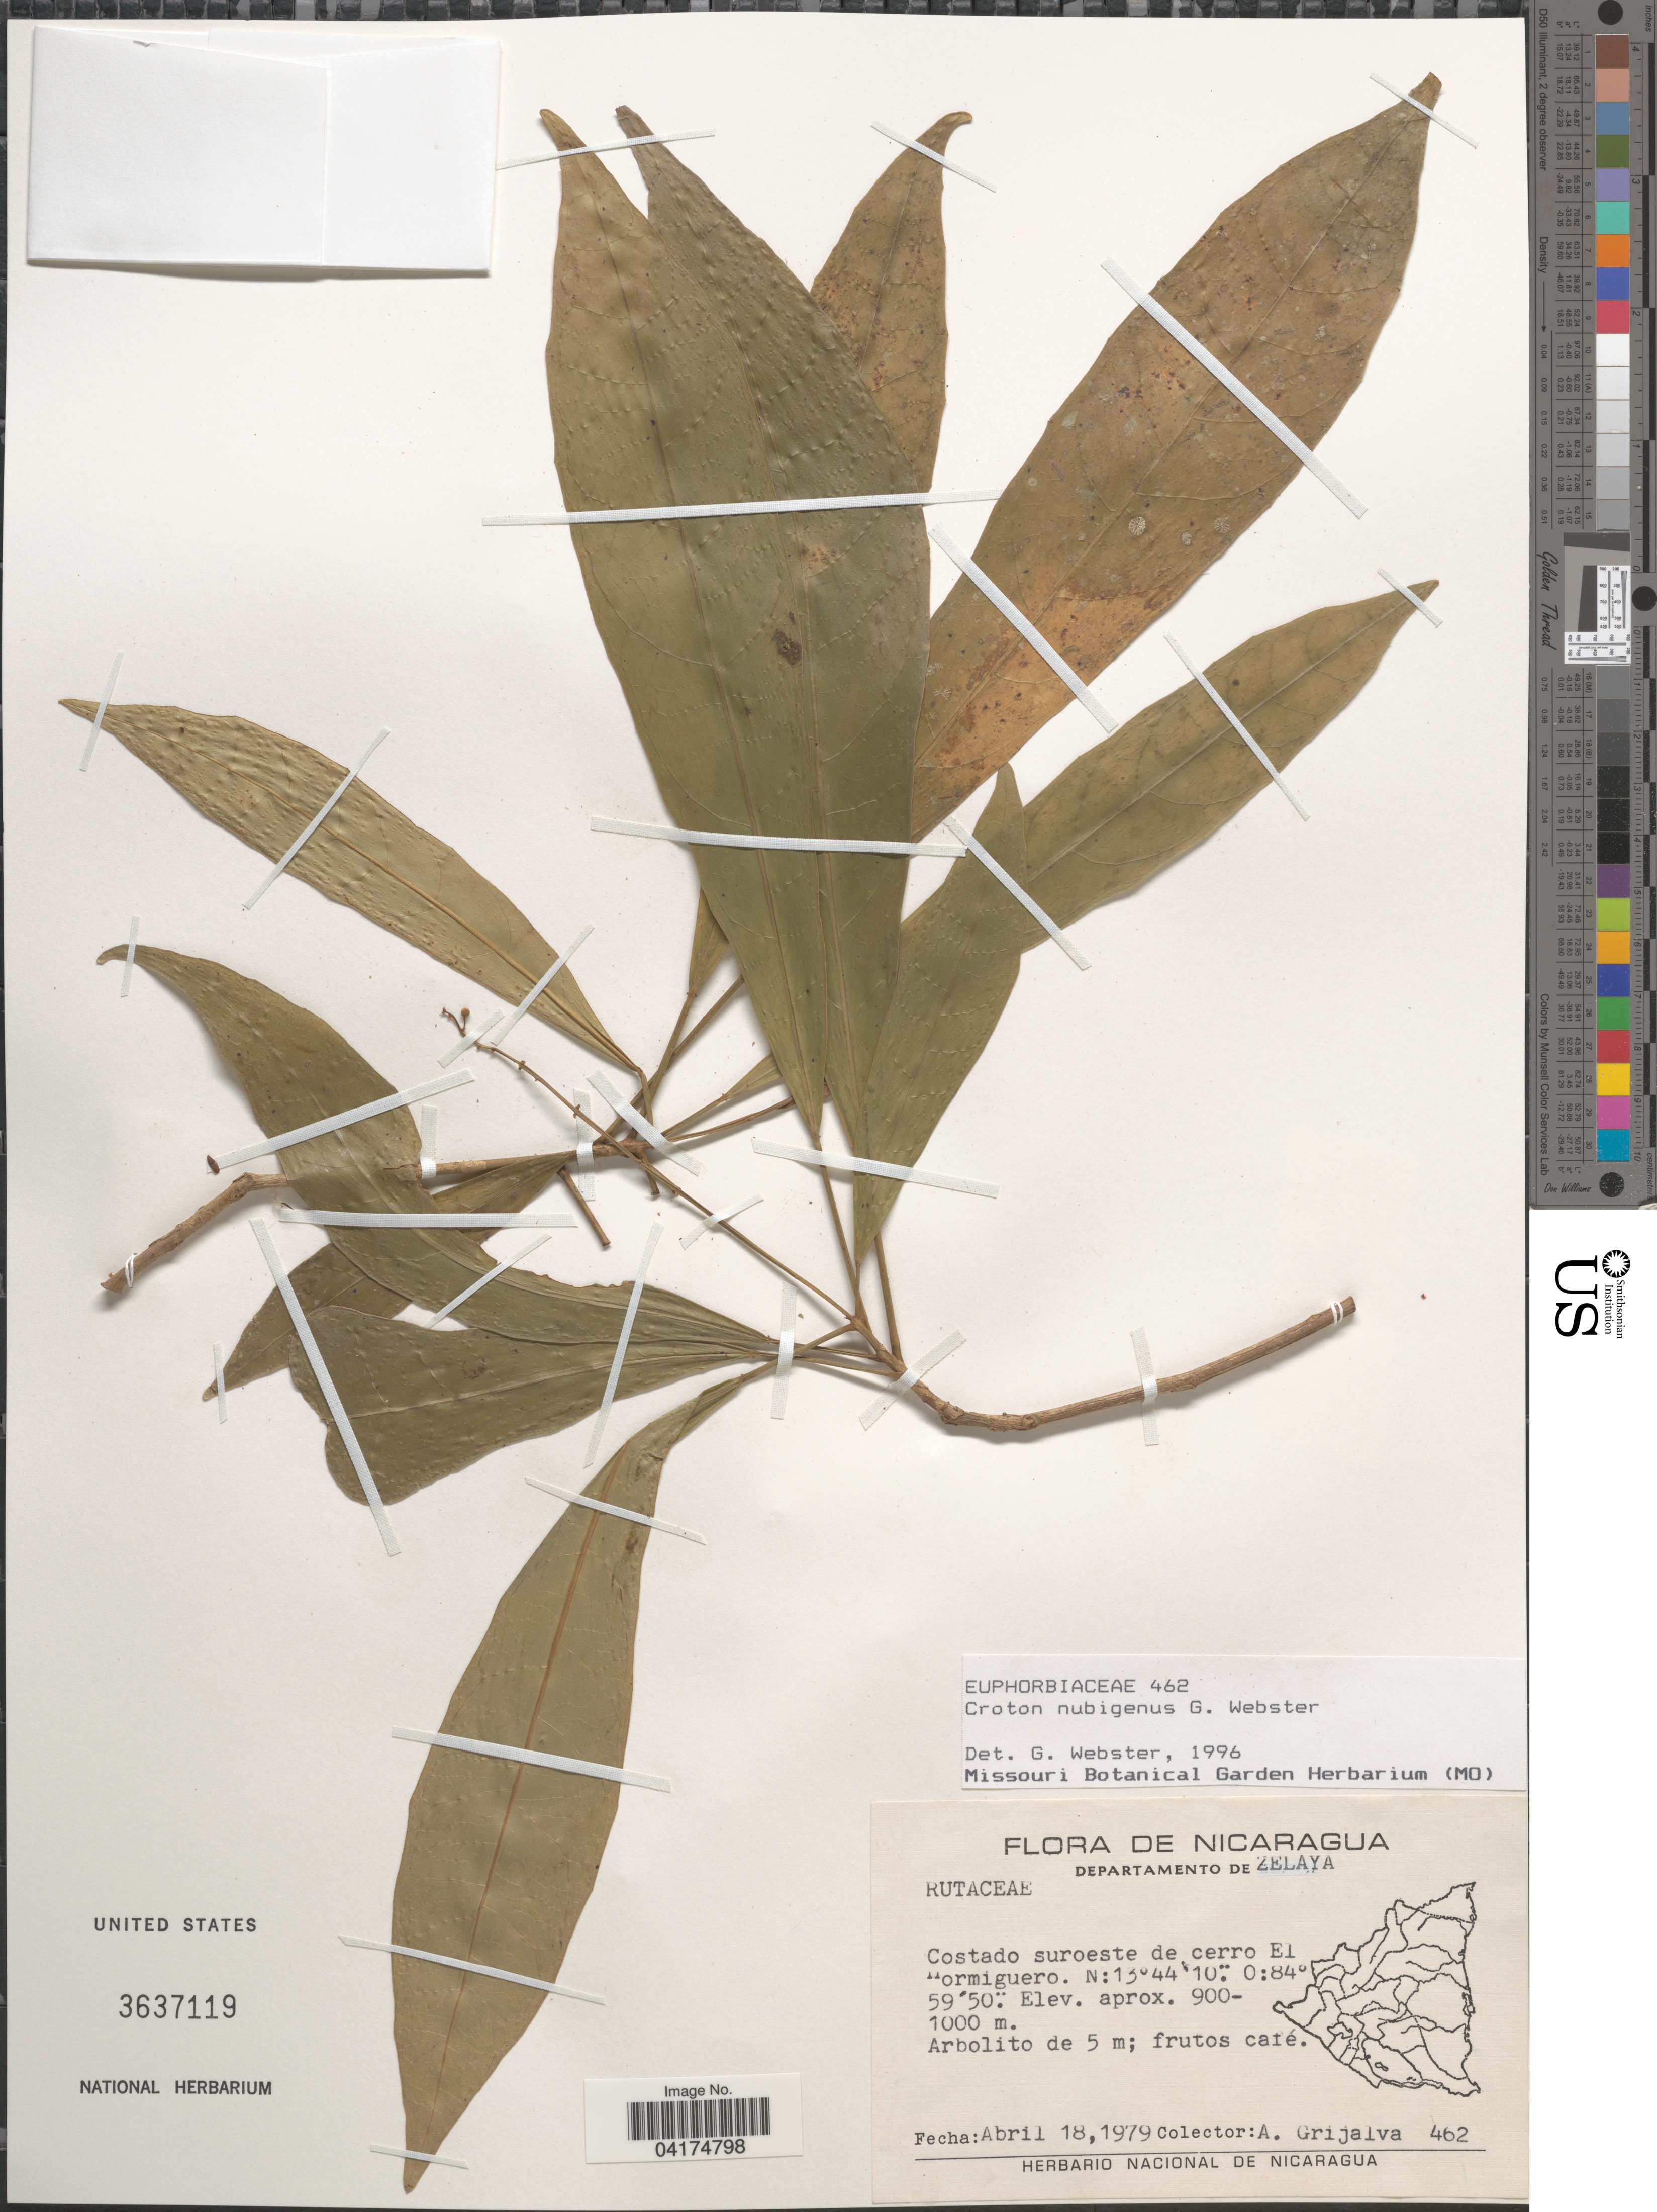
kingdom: Plantae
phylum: Tracheophyta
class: Magnoliopsida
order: Malpighiales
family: Euphorbiaceae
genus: Croton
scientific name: Croton nubigenus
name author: G.L. Webster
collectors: A. Grijalva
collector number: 462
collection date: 1979-04-18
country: Nicaragua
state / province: Atlántico Norte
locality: Departamento de Zelaya. Costado suroeste de cerro El Hormiguero.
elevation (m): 900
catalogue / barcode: US 3637119